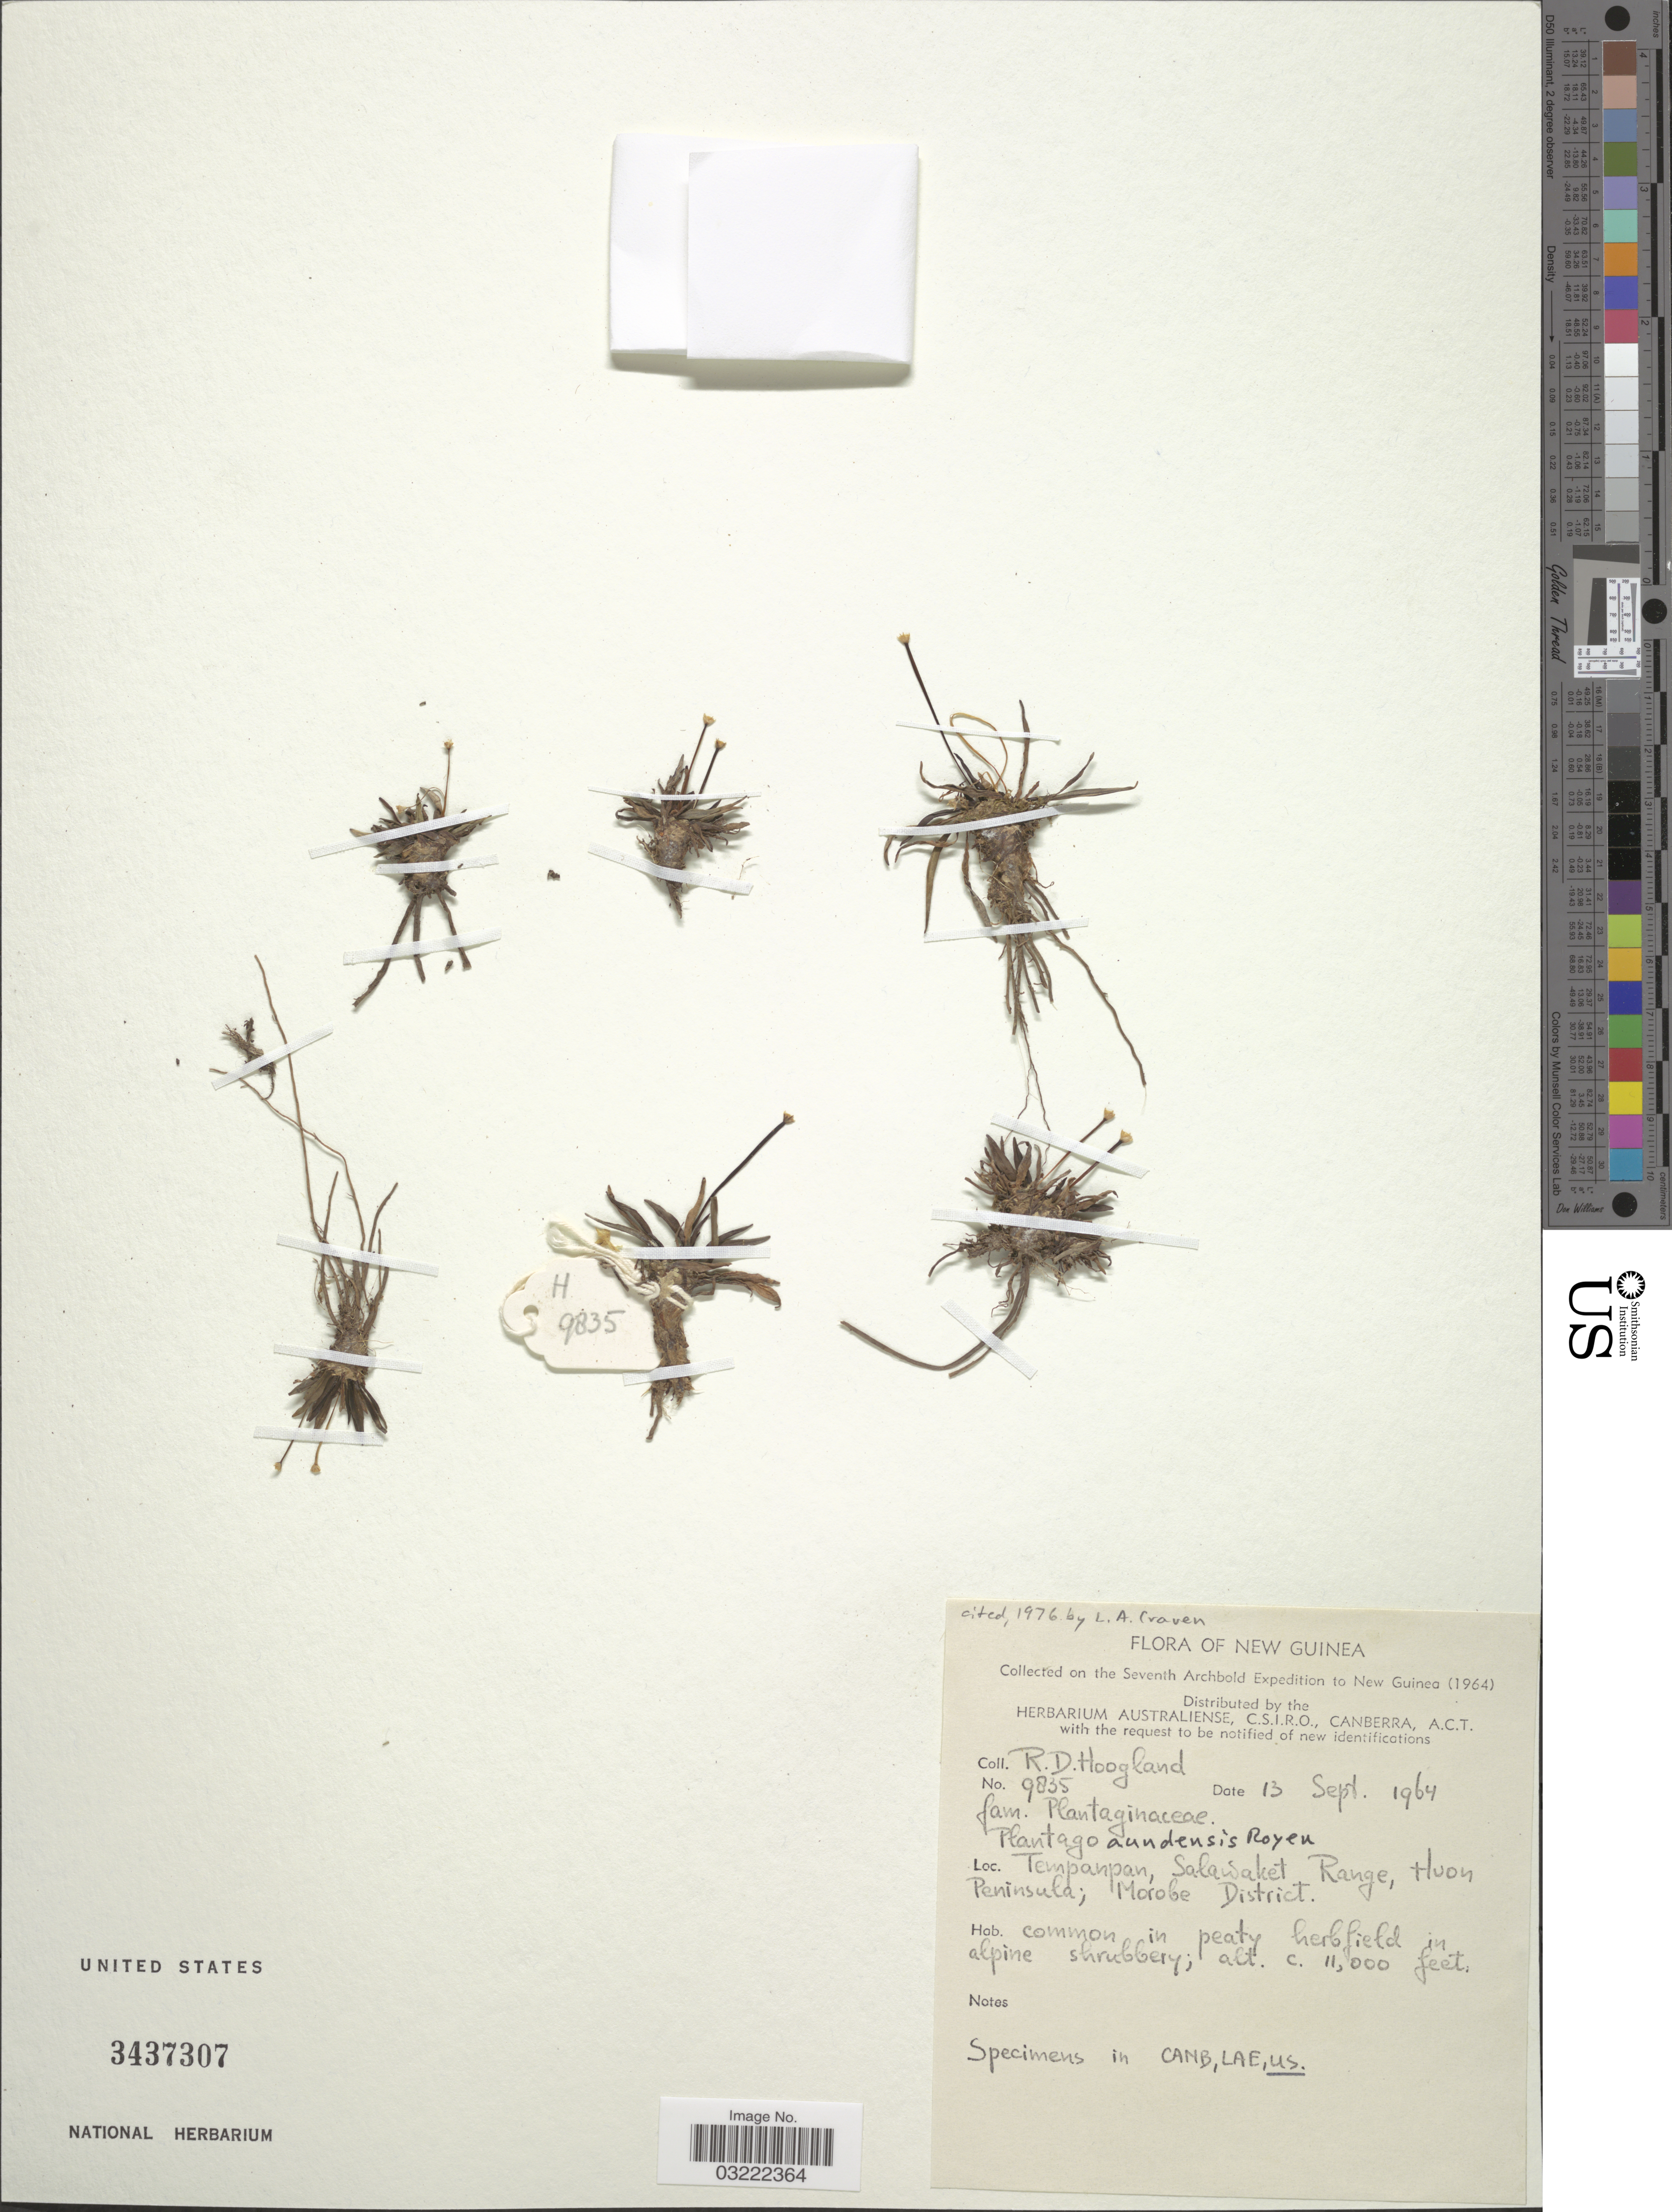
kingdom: Plantae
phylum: Tracheophyta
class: Magnoliopsida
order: Lamiales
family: Plantaginaceae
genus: Plantago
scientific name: Plantago aundensis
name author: P. Royen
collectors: R. D. Hoogland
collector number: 9835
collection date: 1964-09-13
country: Papua New Guinea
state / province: Morobe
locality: New Guinea, Tempanpan, Salawaket Range, Huon Peninsula; Morobe District.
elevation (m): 3353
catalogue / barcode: US 3437307